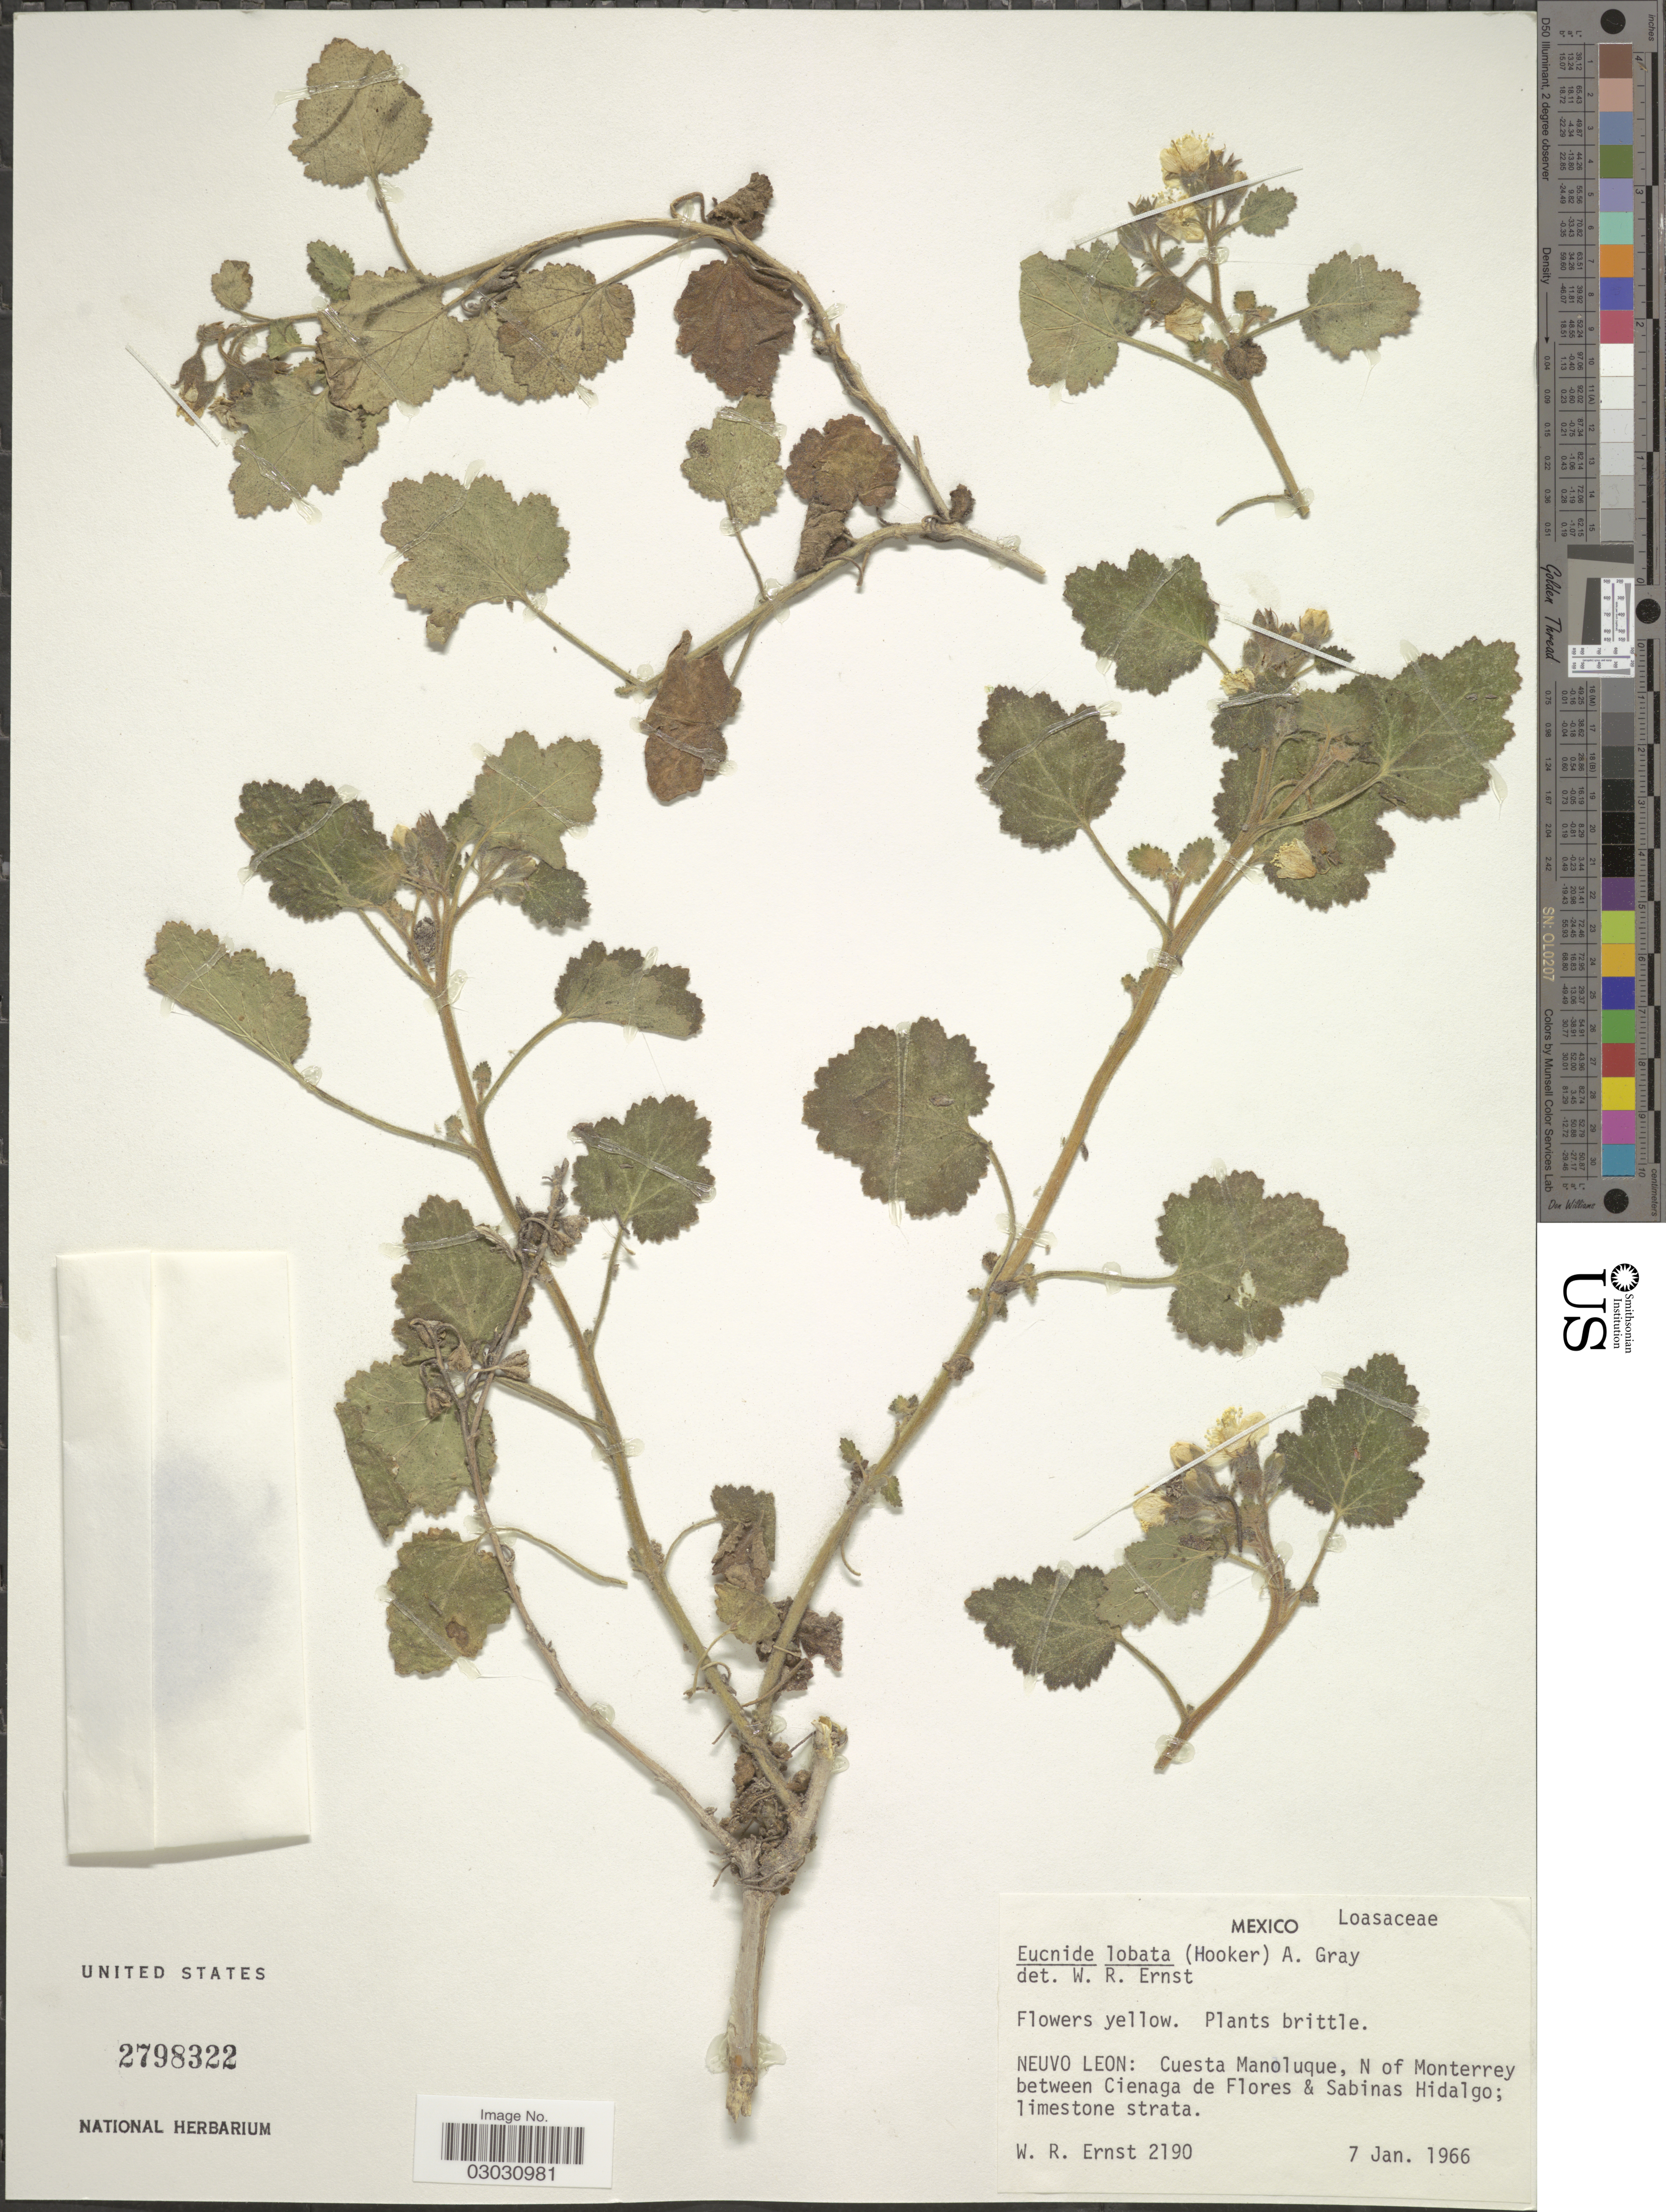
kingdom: Plantae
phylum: Tracheophyta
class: Magnoliopsida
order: Cornales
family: Loasaceae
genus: Eucnide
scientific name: Eucnide lobata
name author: (Hook.) A. Gray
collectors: W. R. Ernst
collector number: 2190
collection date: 1966-01-07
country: Mexico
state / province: Nuevo León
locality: Cuesta Manoluque, N of Monterrey between Cienaga de Flores & Sabinas Hidalgo.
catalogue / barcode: US 2798322